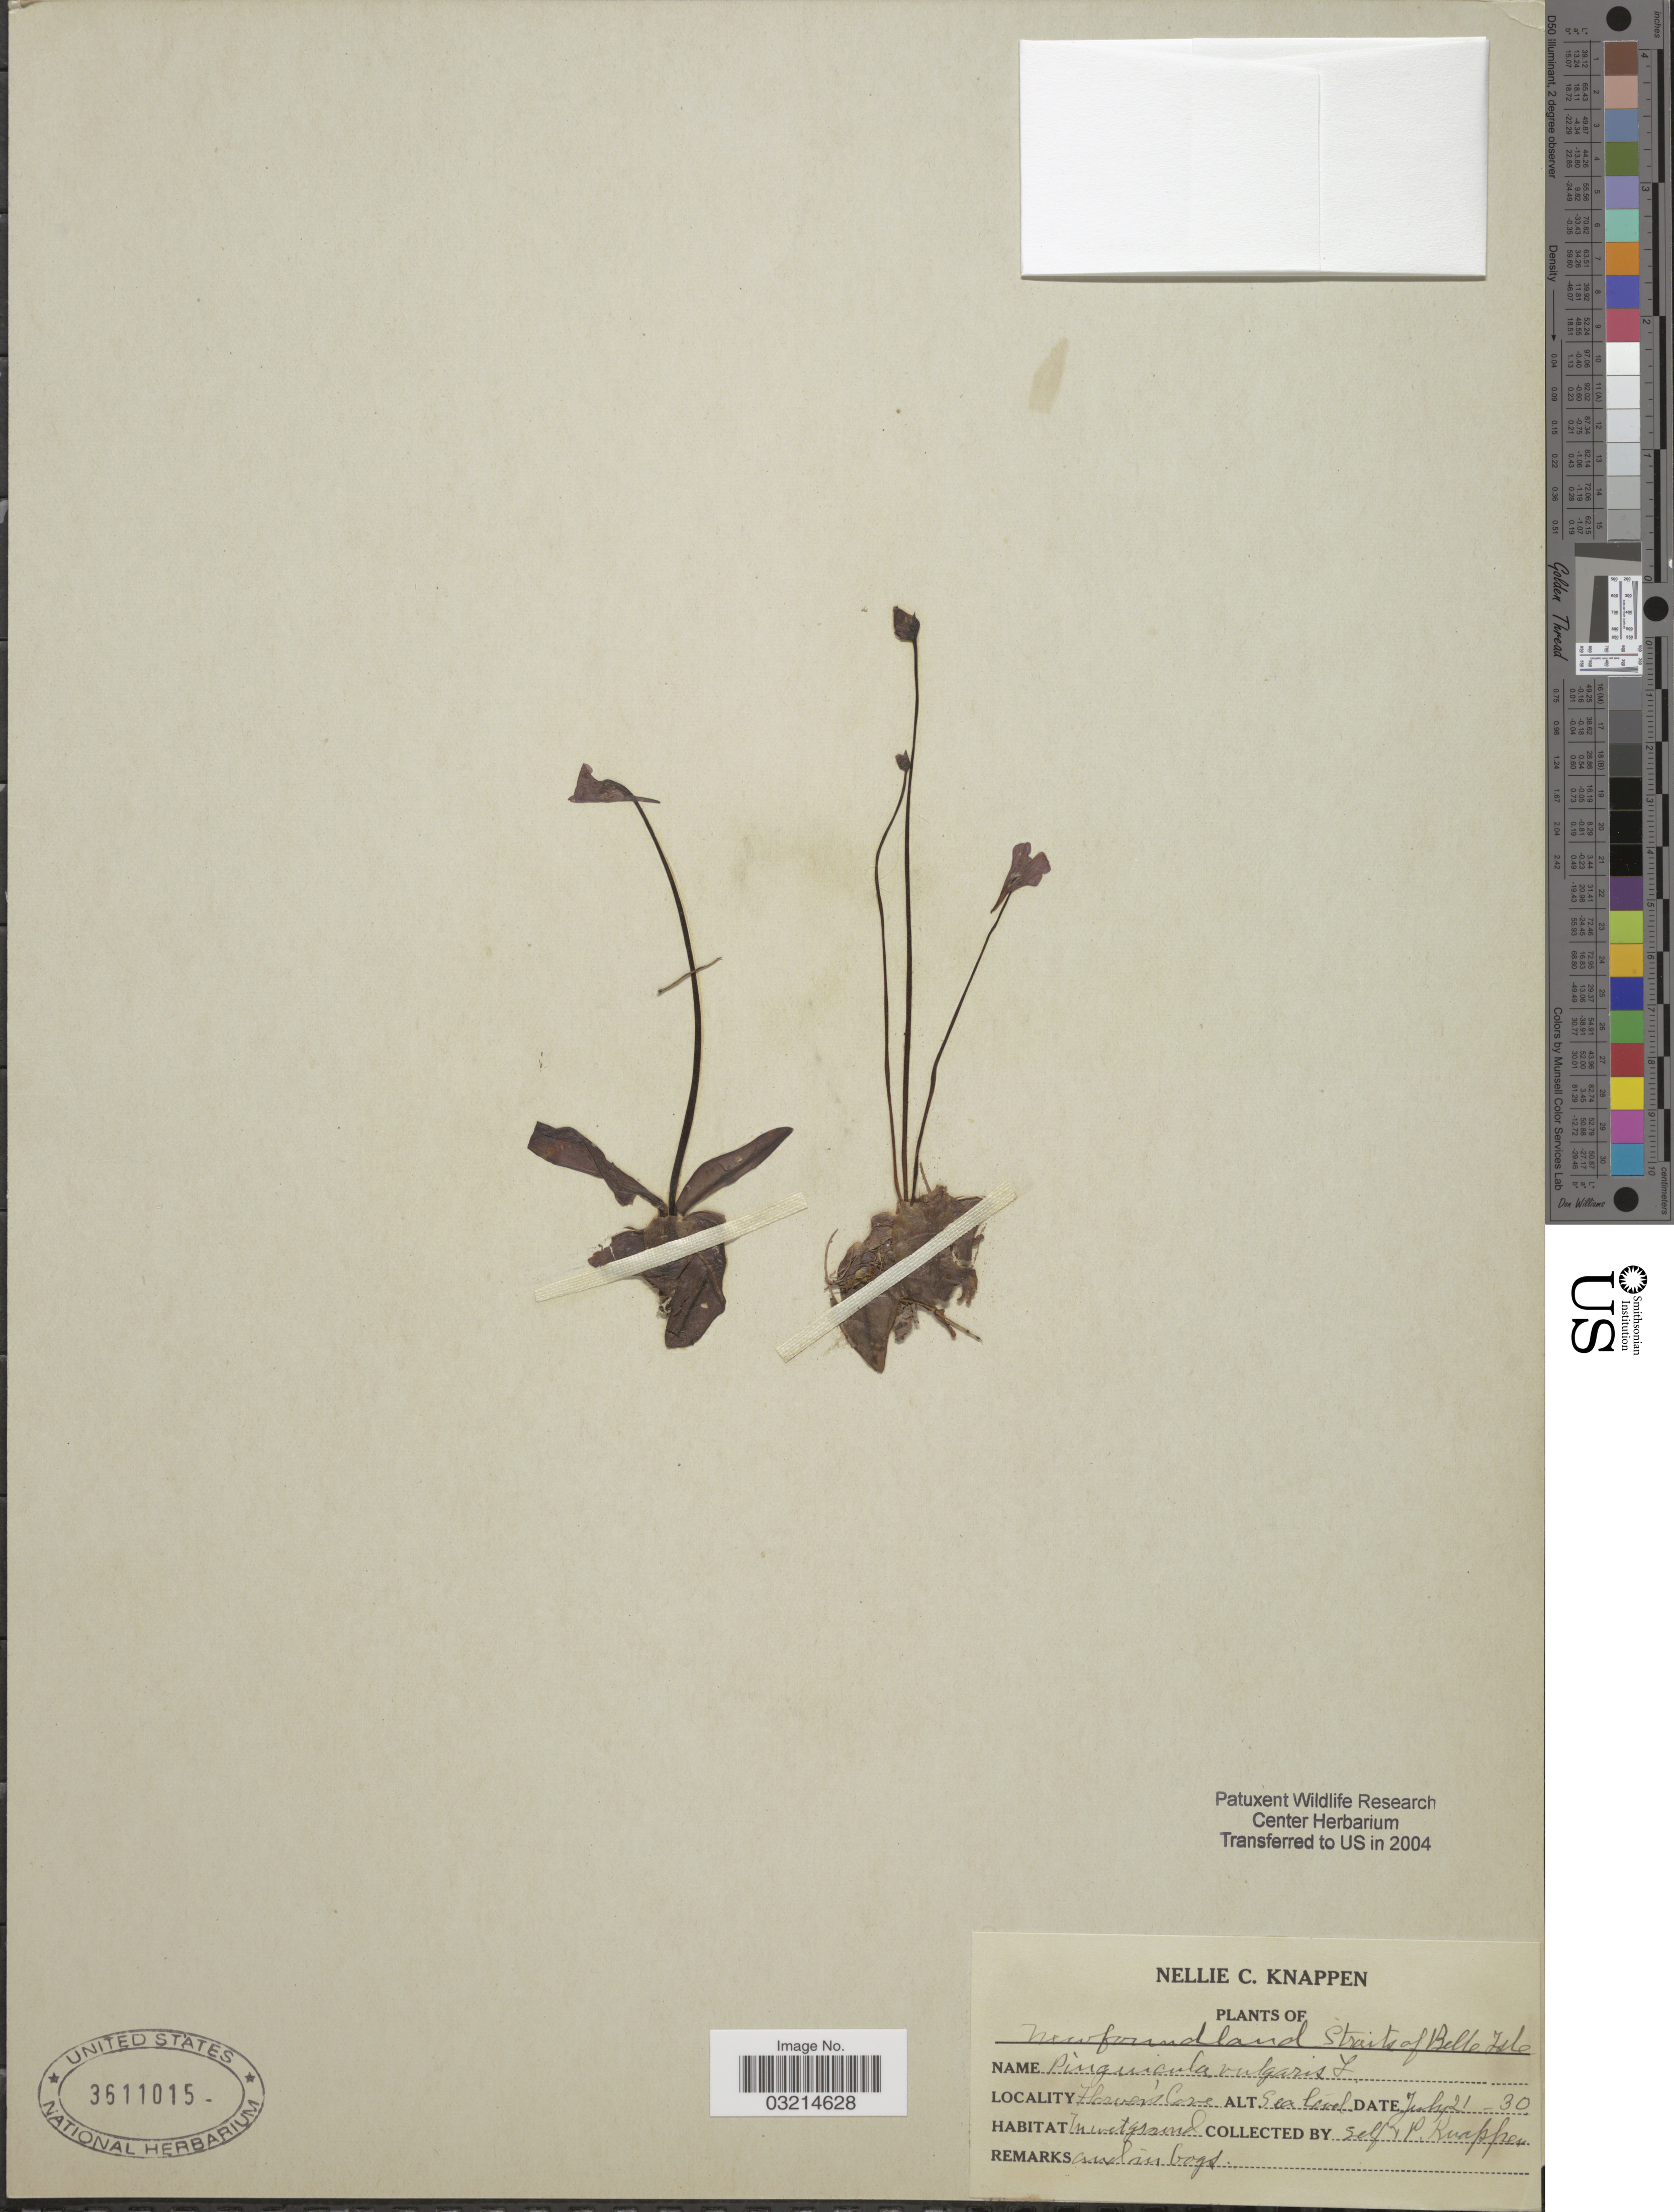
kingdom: Plantae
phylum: Tracheophyta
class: Magnoliopsida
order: Lamiales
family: Lentibulariaceae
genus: Pinguicula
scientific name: Pinguicula vulgaris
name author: L.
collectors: N. Knappen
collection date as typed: Transcribed d/m/y: 21/7/30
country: Canada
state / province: Newfoundland and Labrador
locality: Straits of Belle Isle. Harvey's Cave.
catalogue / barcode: US 3611015